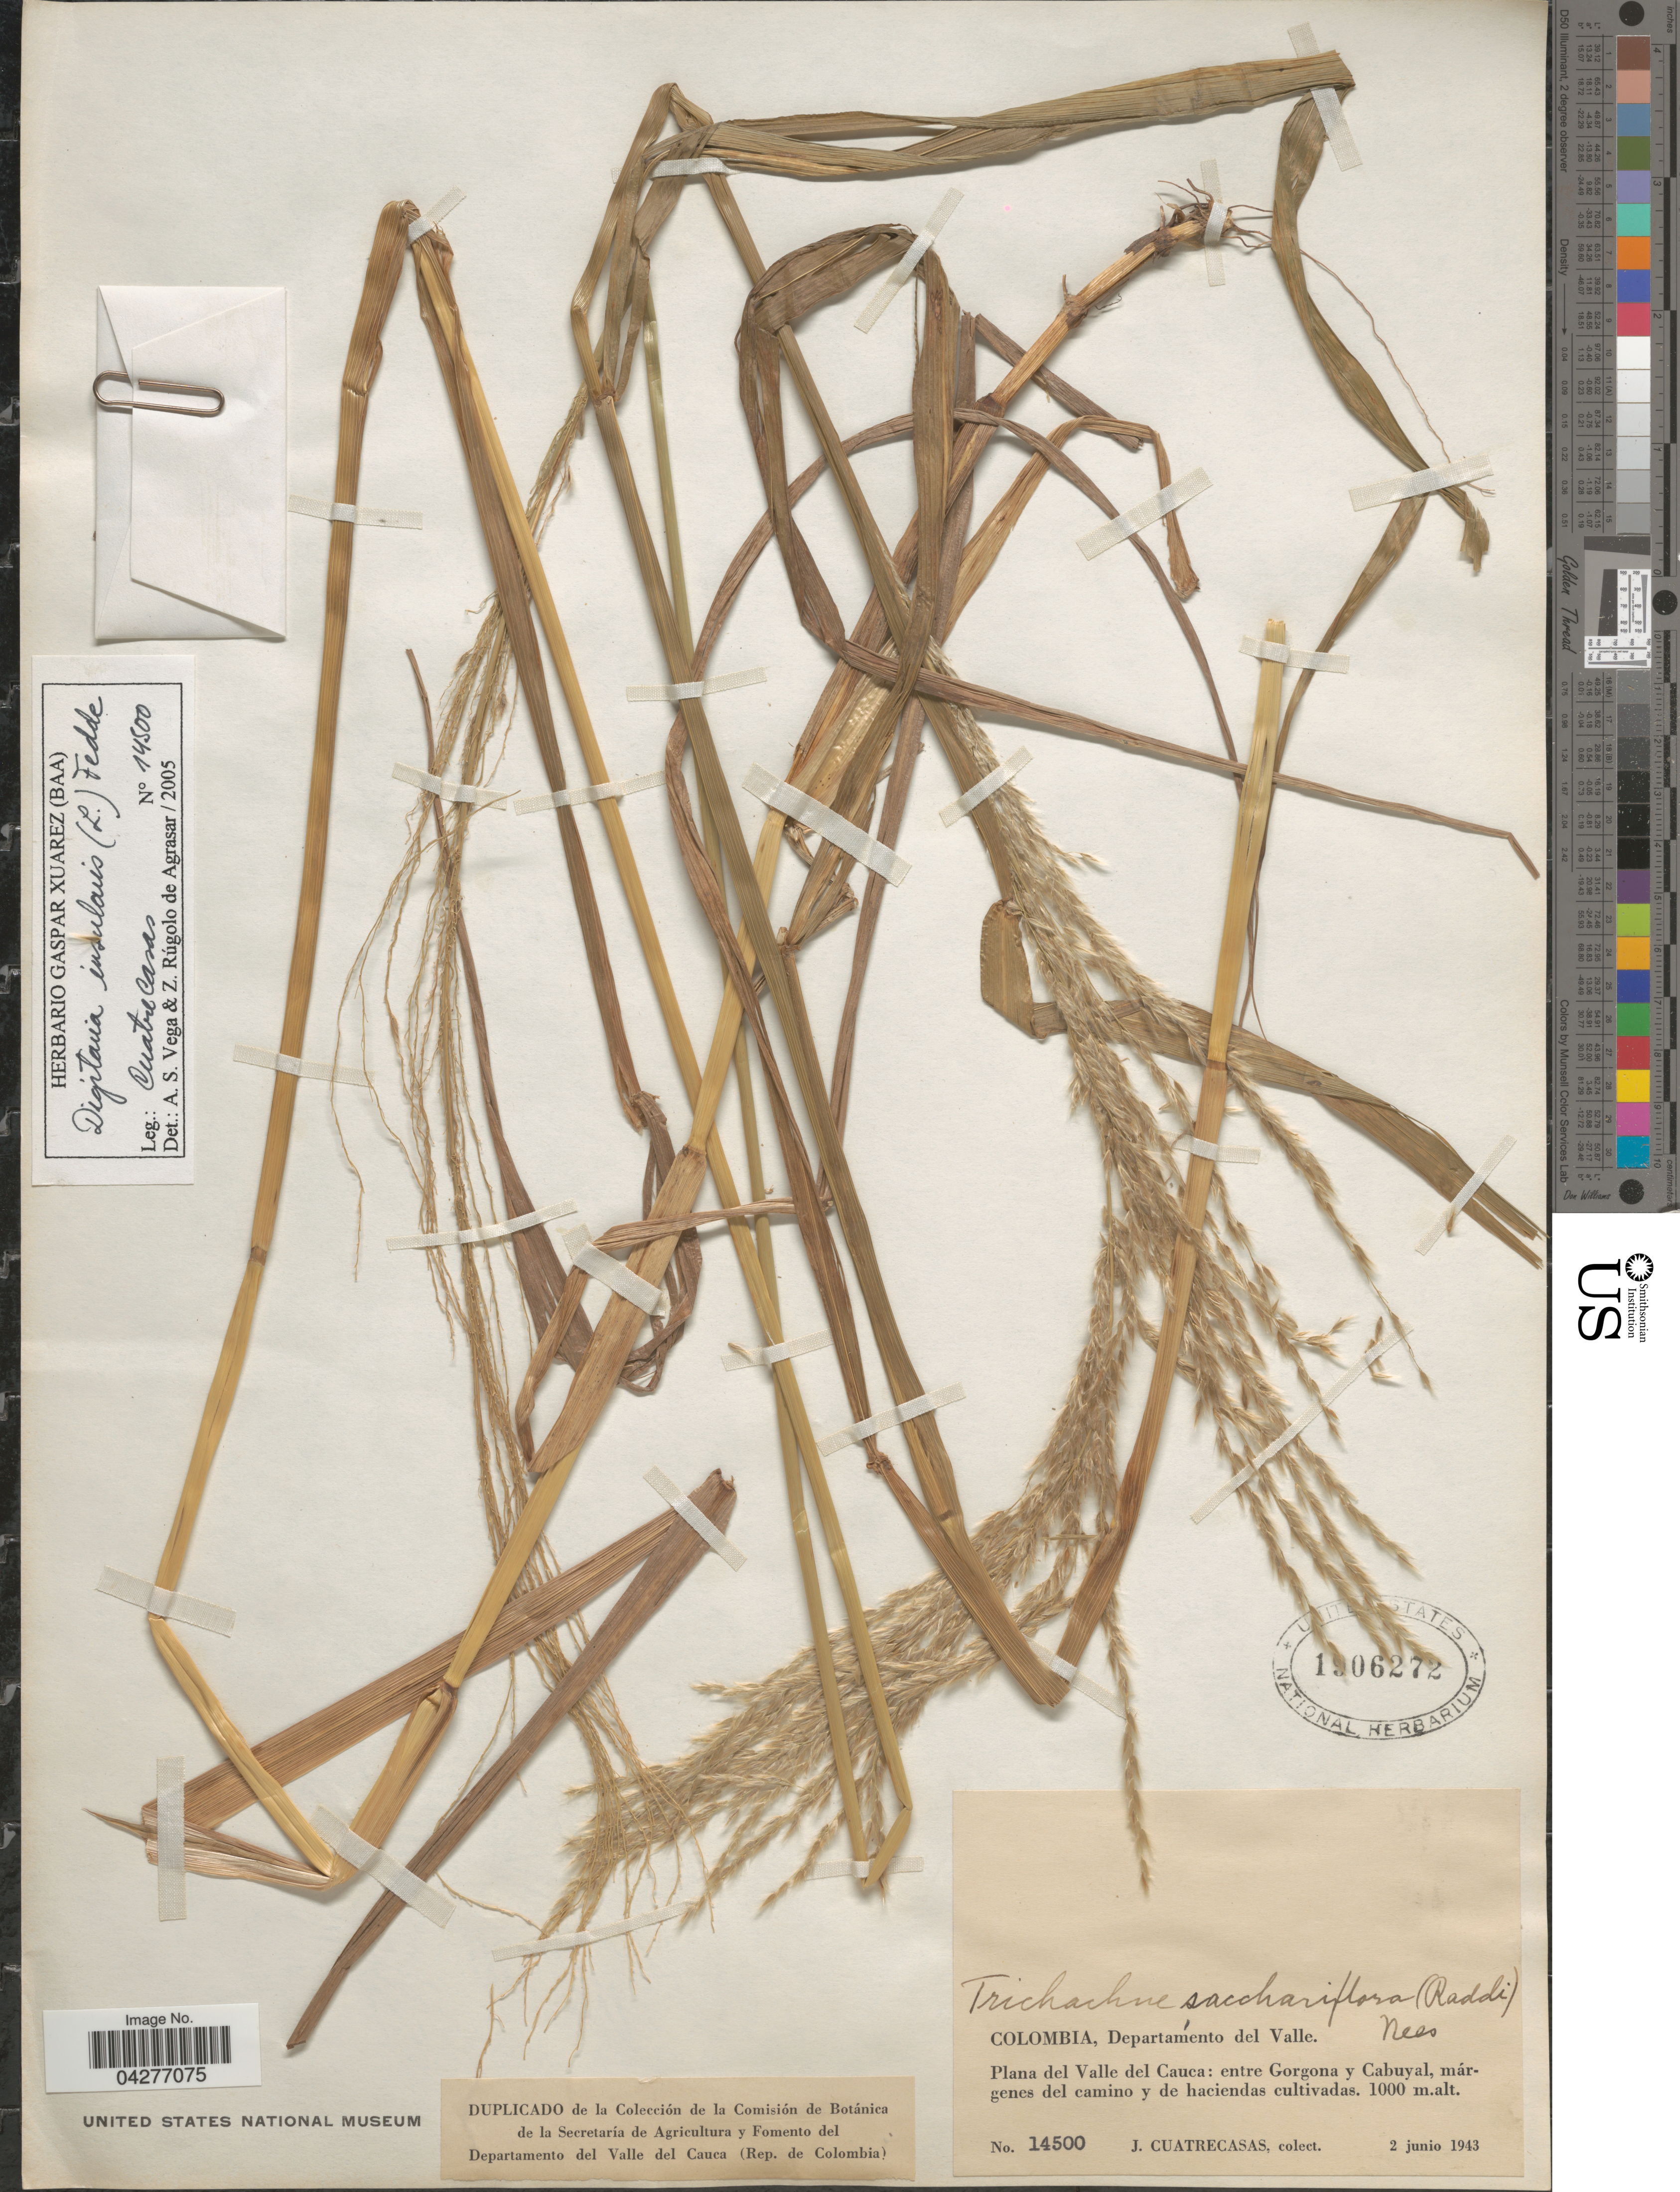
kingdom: Plantae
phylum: Tracheophyta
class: Liliopsida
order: Poales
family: Poaceae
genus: Digitaria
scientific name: Digitaria insularis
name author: (L.) Fedde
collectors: J. Cuatrecasas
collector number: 14500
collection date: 1943-06-02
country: Colombia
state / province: Valle del Cauca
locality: Departamento del Valle. Plana del Valle del Cauca: entre Gorgona y Cabuyal, margenes del camino y de haciendas cultivadas.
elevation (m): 1000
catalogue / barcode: US 1906272